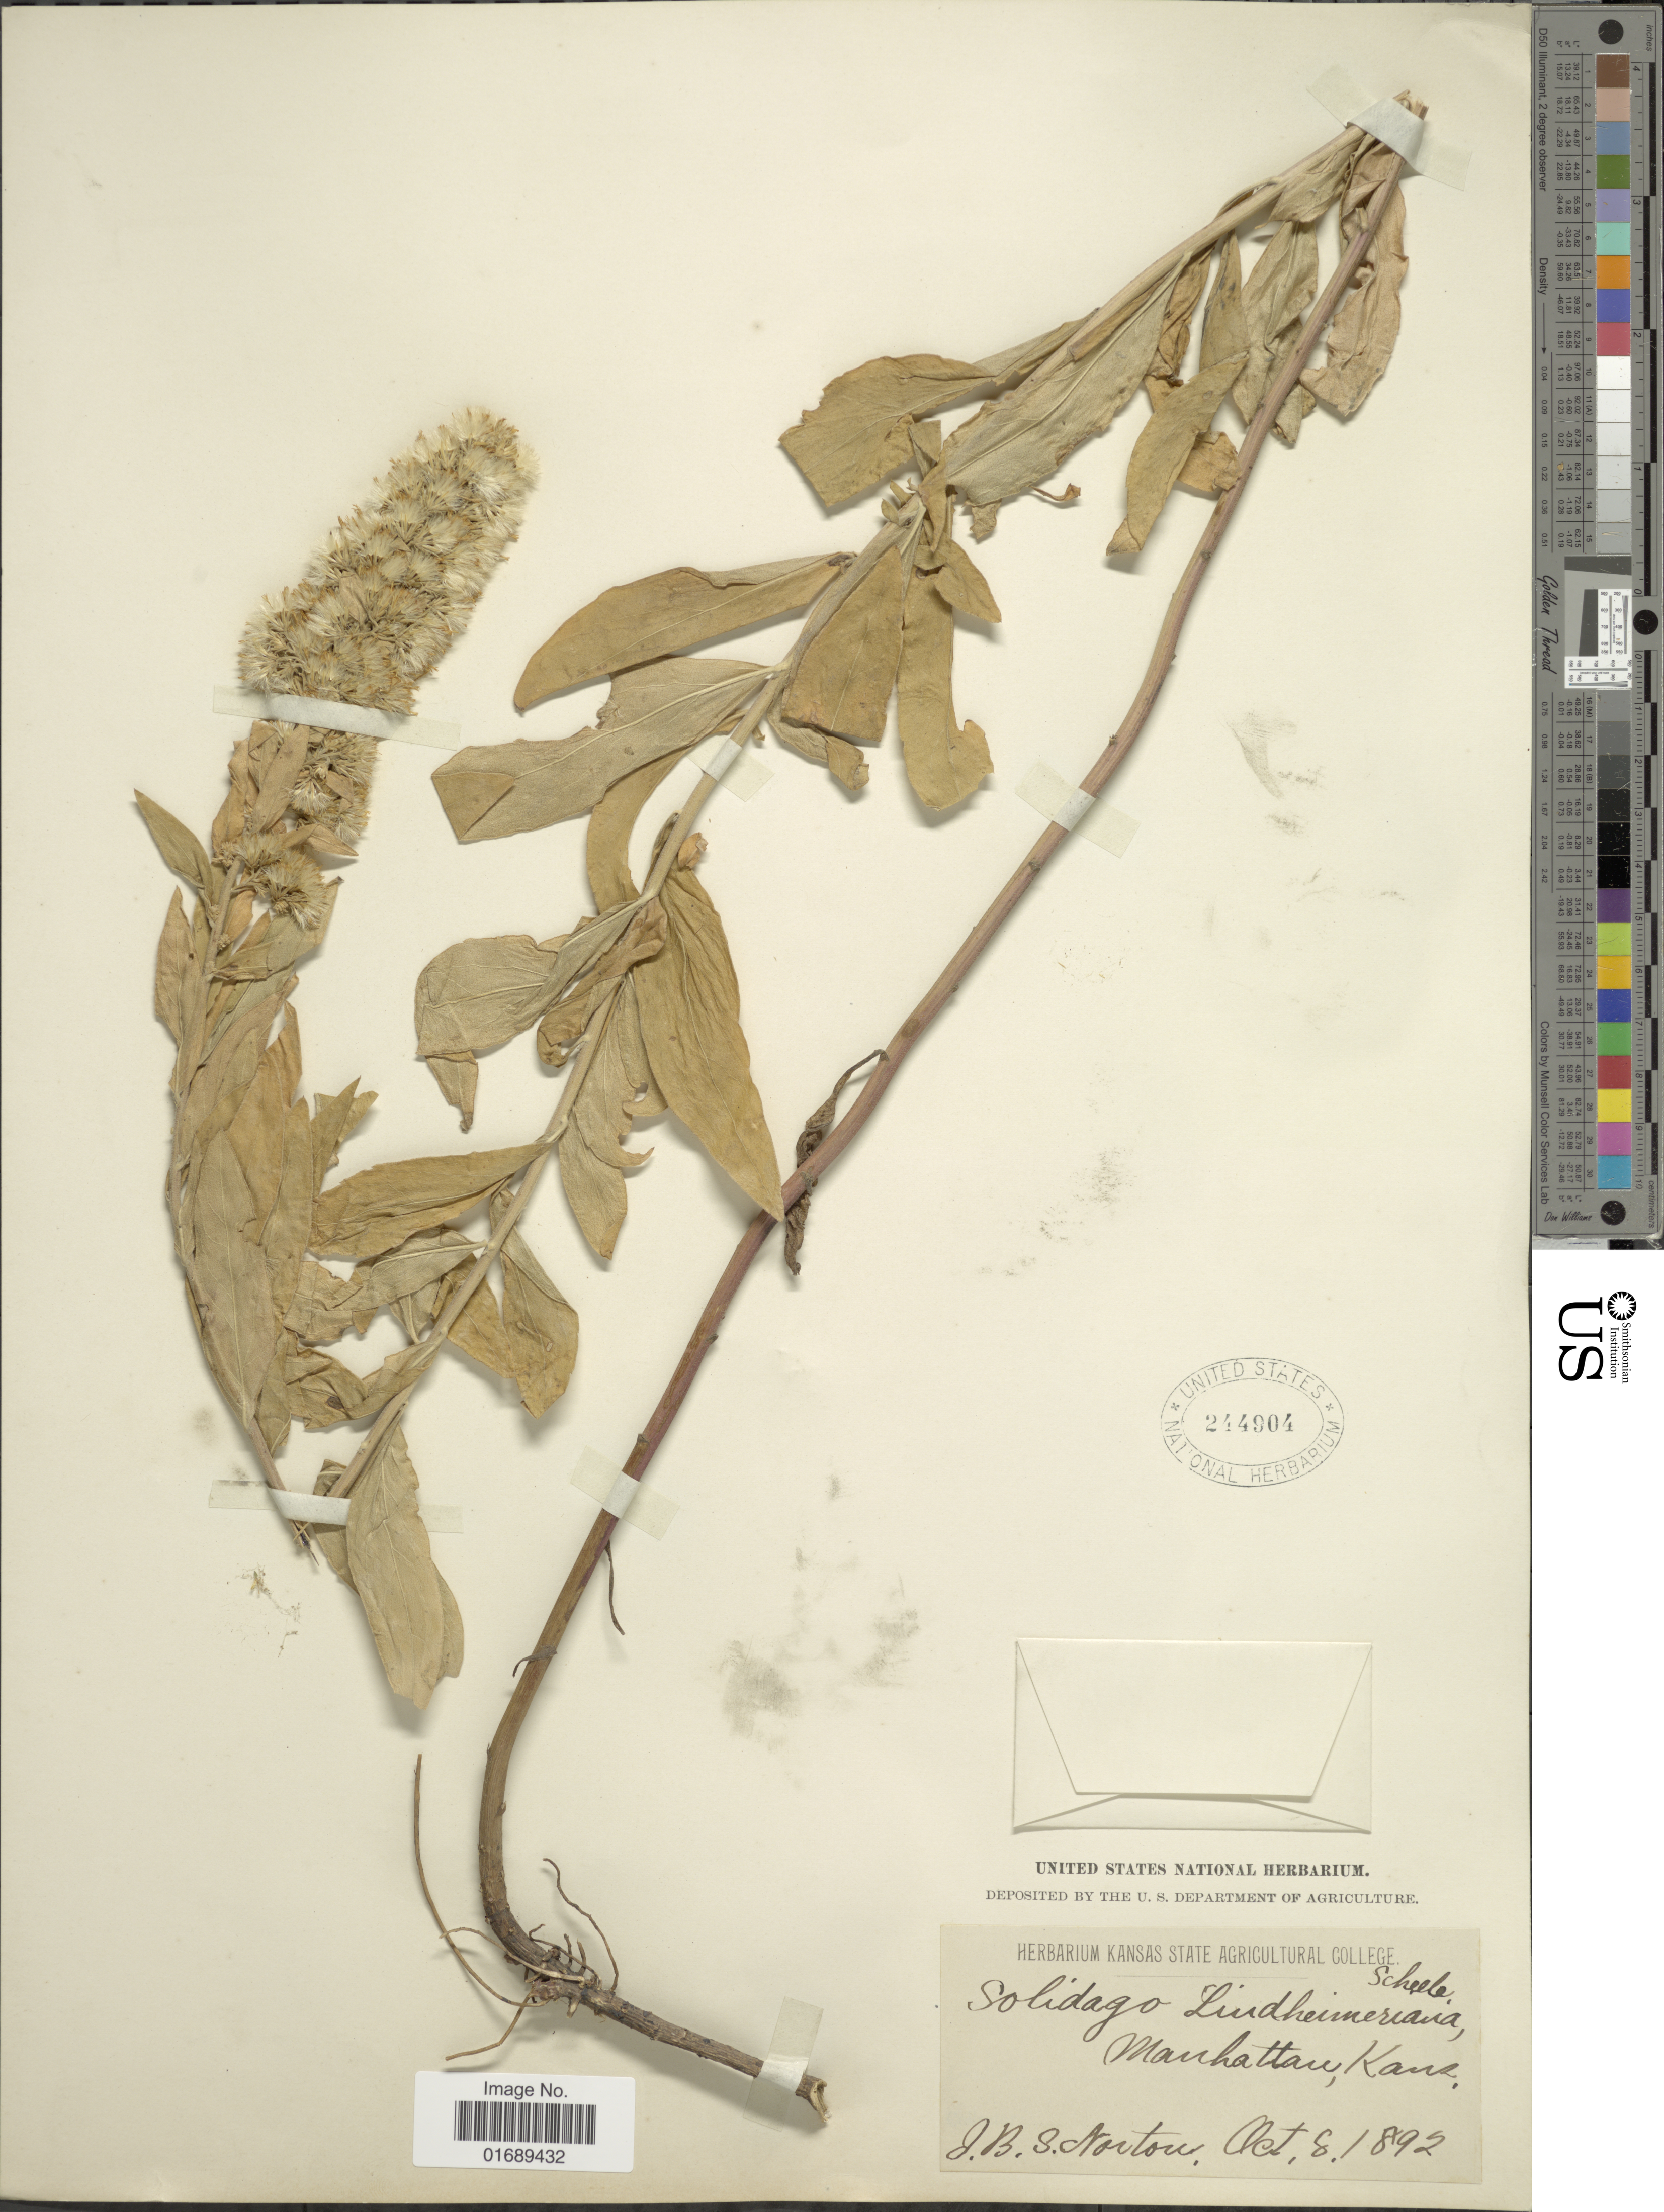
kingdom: Plantae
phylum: Tracheophyta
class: Magnoliopsida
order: Asterales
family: Asteraceae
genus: Solidago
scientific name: Solidago petiolaris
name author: Aiton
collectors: J. B. Norton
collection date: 1892-10-08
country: United States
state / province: Kansas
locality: Manhattan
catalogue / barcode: US 244904